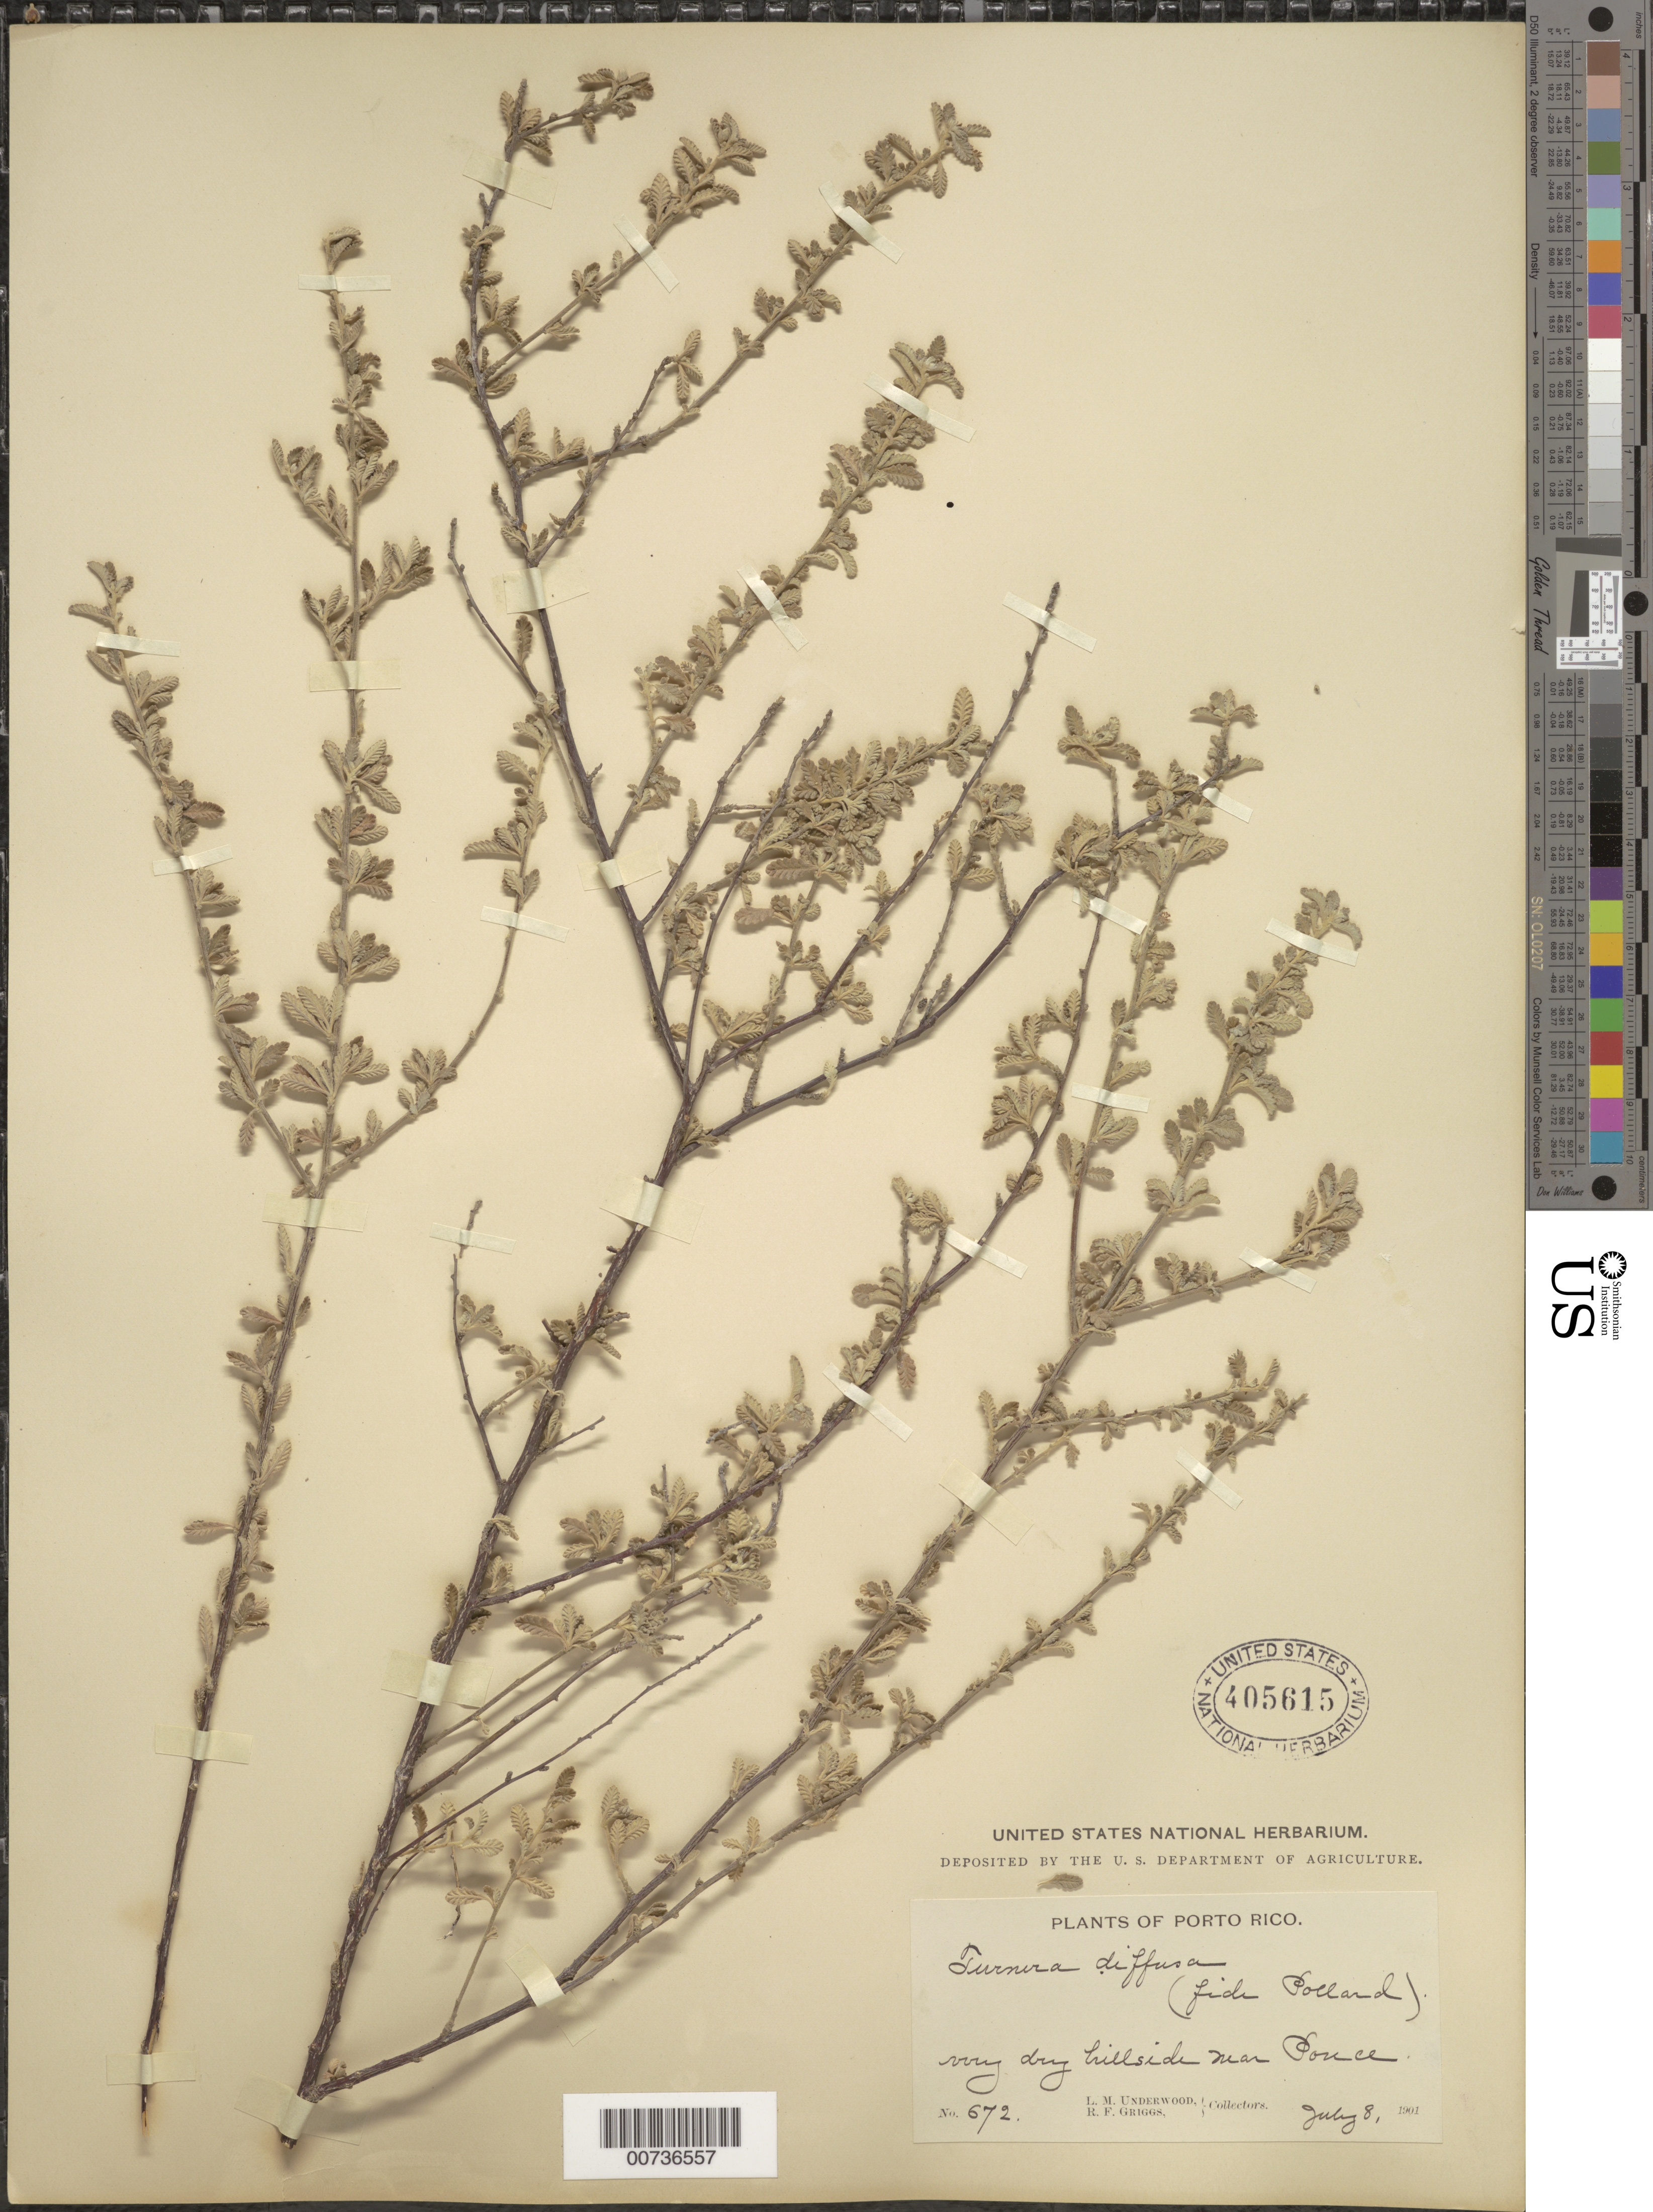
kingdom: Plantae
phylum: Tracheophyta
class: Magnoliopsida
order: Malpighiales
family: Turneraceae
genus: Turnera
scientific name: Turnera diffusa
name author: Willd. ex Schult.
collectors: L. M. Underwood & R. F. Griggs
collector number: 672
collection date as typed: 08 Jul 1901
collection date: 1901-07-08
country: Puerto Rico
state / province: Ponce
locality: Near Ponce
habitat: Very dry hillside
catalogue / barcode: US 405615